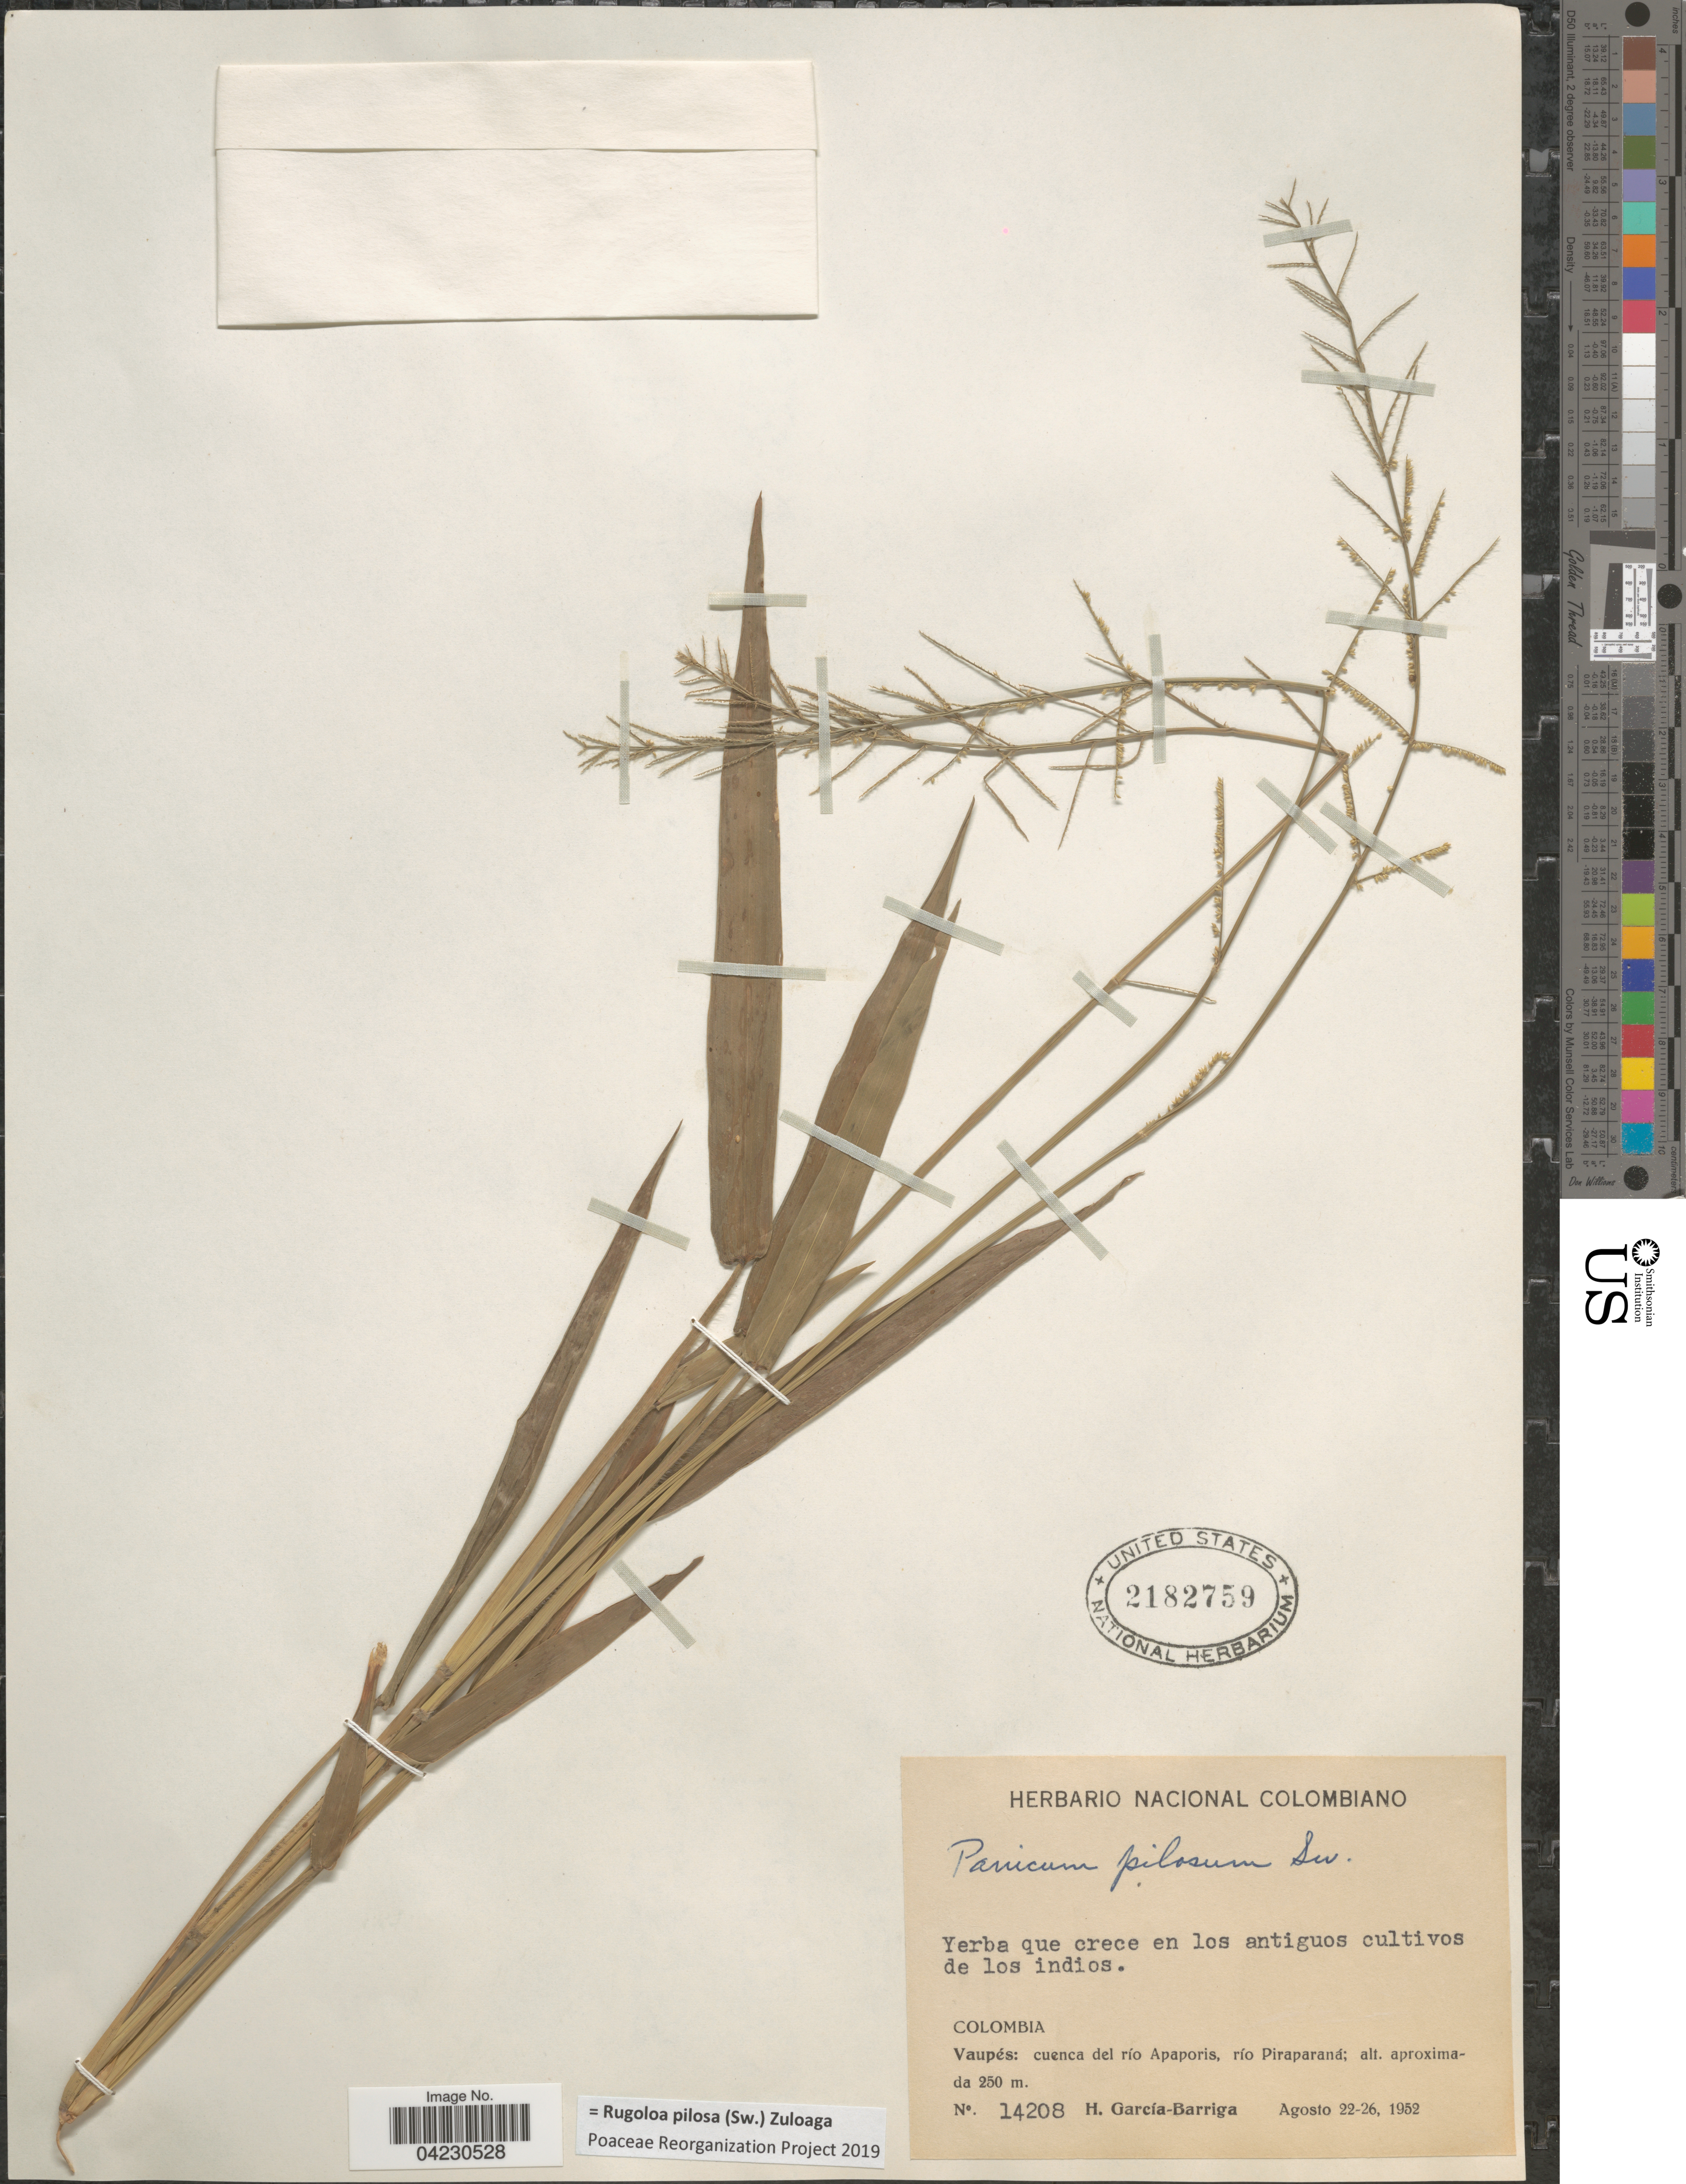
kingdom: Plantae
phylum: Tracheophyta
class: Liliopsida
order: Poales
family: Poaceae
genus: Rugoloa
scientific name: Rugoloa pilosa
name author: (Sw.) Zuloaga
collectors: H. García Barriga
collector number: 14208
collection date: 1952-08-22/1952-08-26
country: Colombia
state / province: Vaupés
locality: Cuenca del río Apaporis, río Piraparaná.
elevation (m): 250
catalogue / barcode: US 2182759